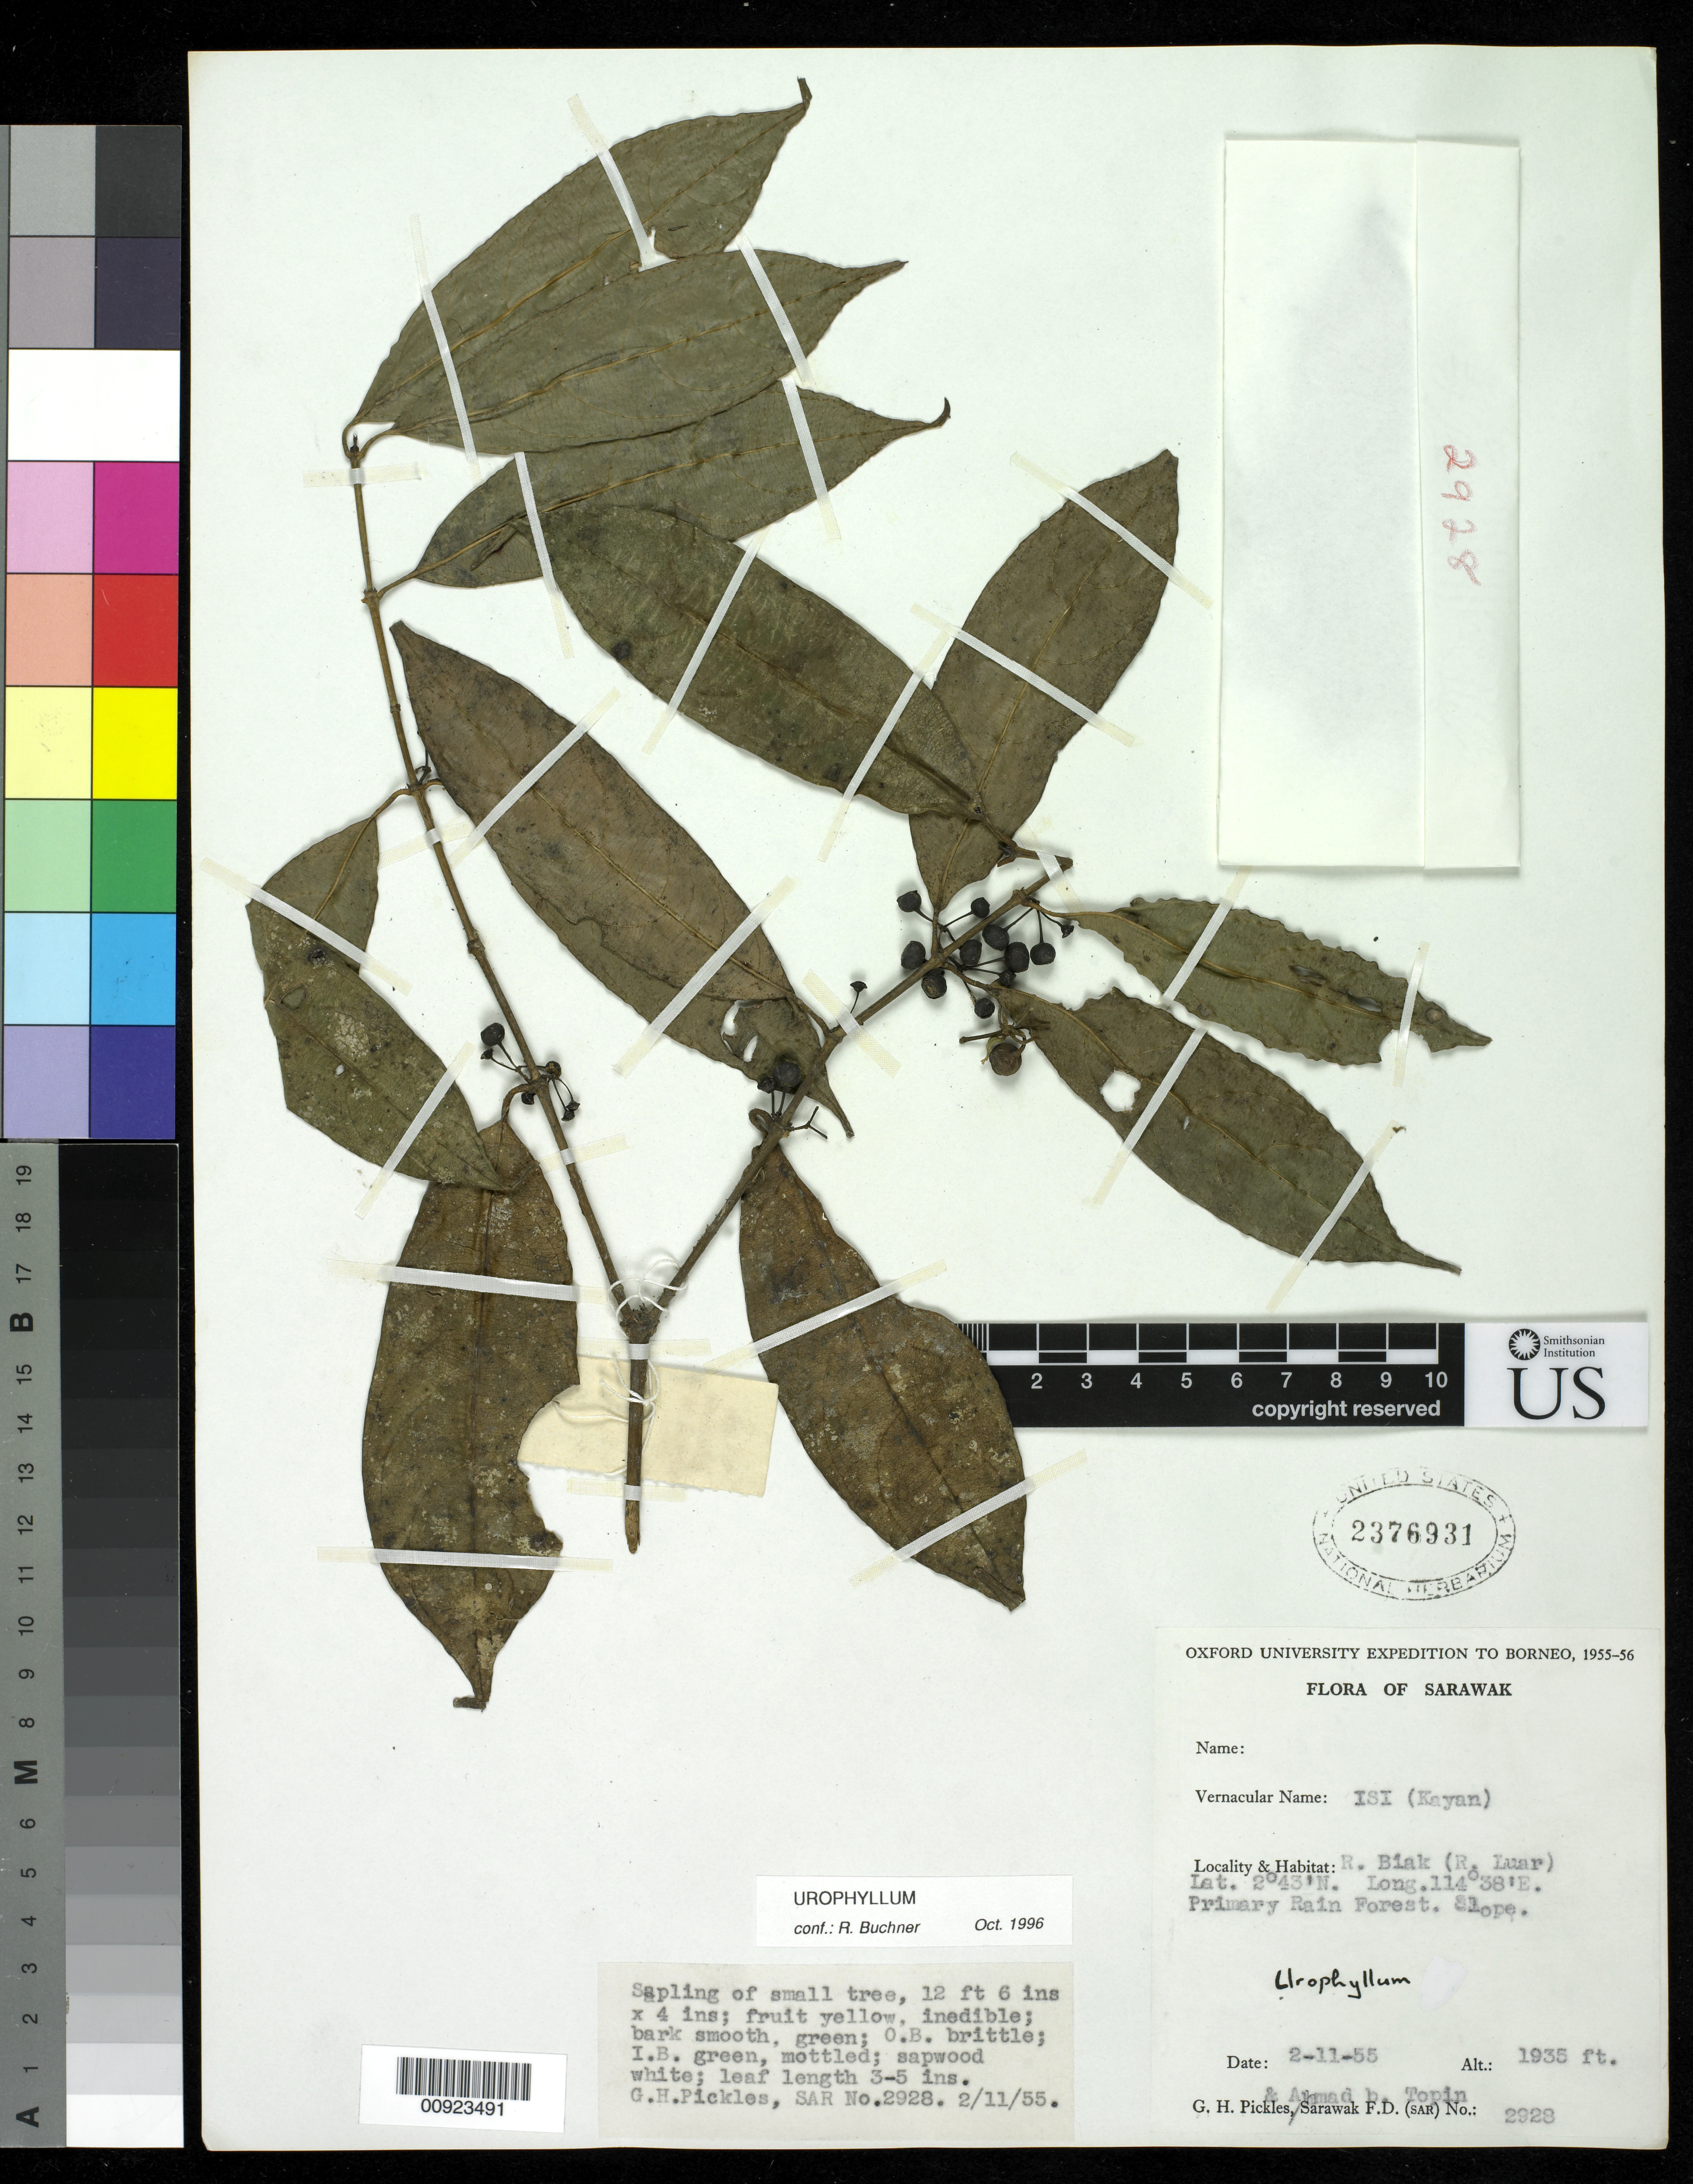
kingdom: Plantae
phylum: Tracheophyta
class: Magnoliopsida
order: Gentianales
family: Rubiaceae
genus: Urophyllum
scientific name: Urophyllum sp.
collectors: G. Pickles & Ahmad bin Topin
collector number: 2928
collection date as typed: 11 Feb 1955 or 02 Nov 1955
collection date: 1955-02-11 or 1955-11-02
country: Malaysia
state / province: Sarawak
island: Borneo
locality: R. Biak (R. Luar)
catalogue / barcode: US 2376931